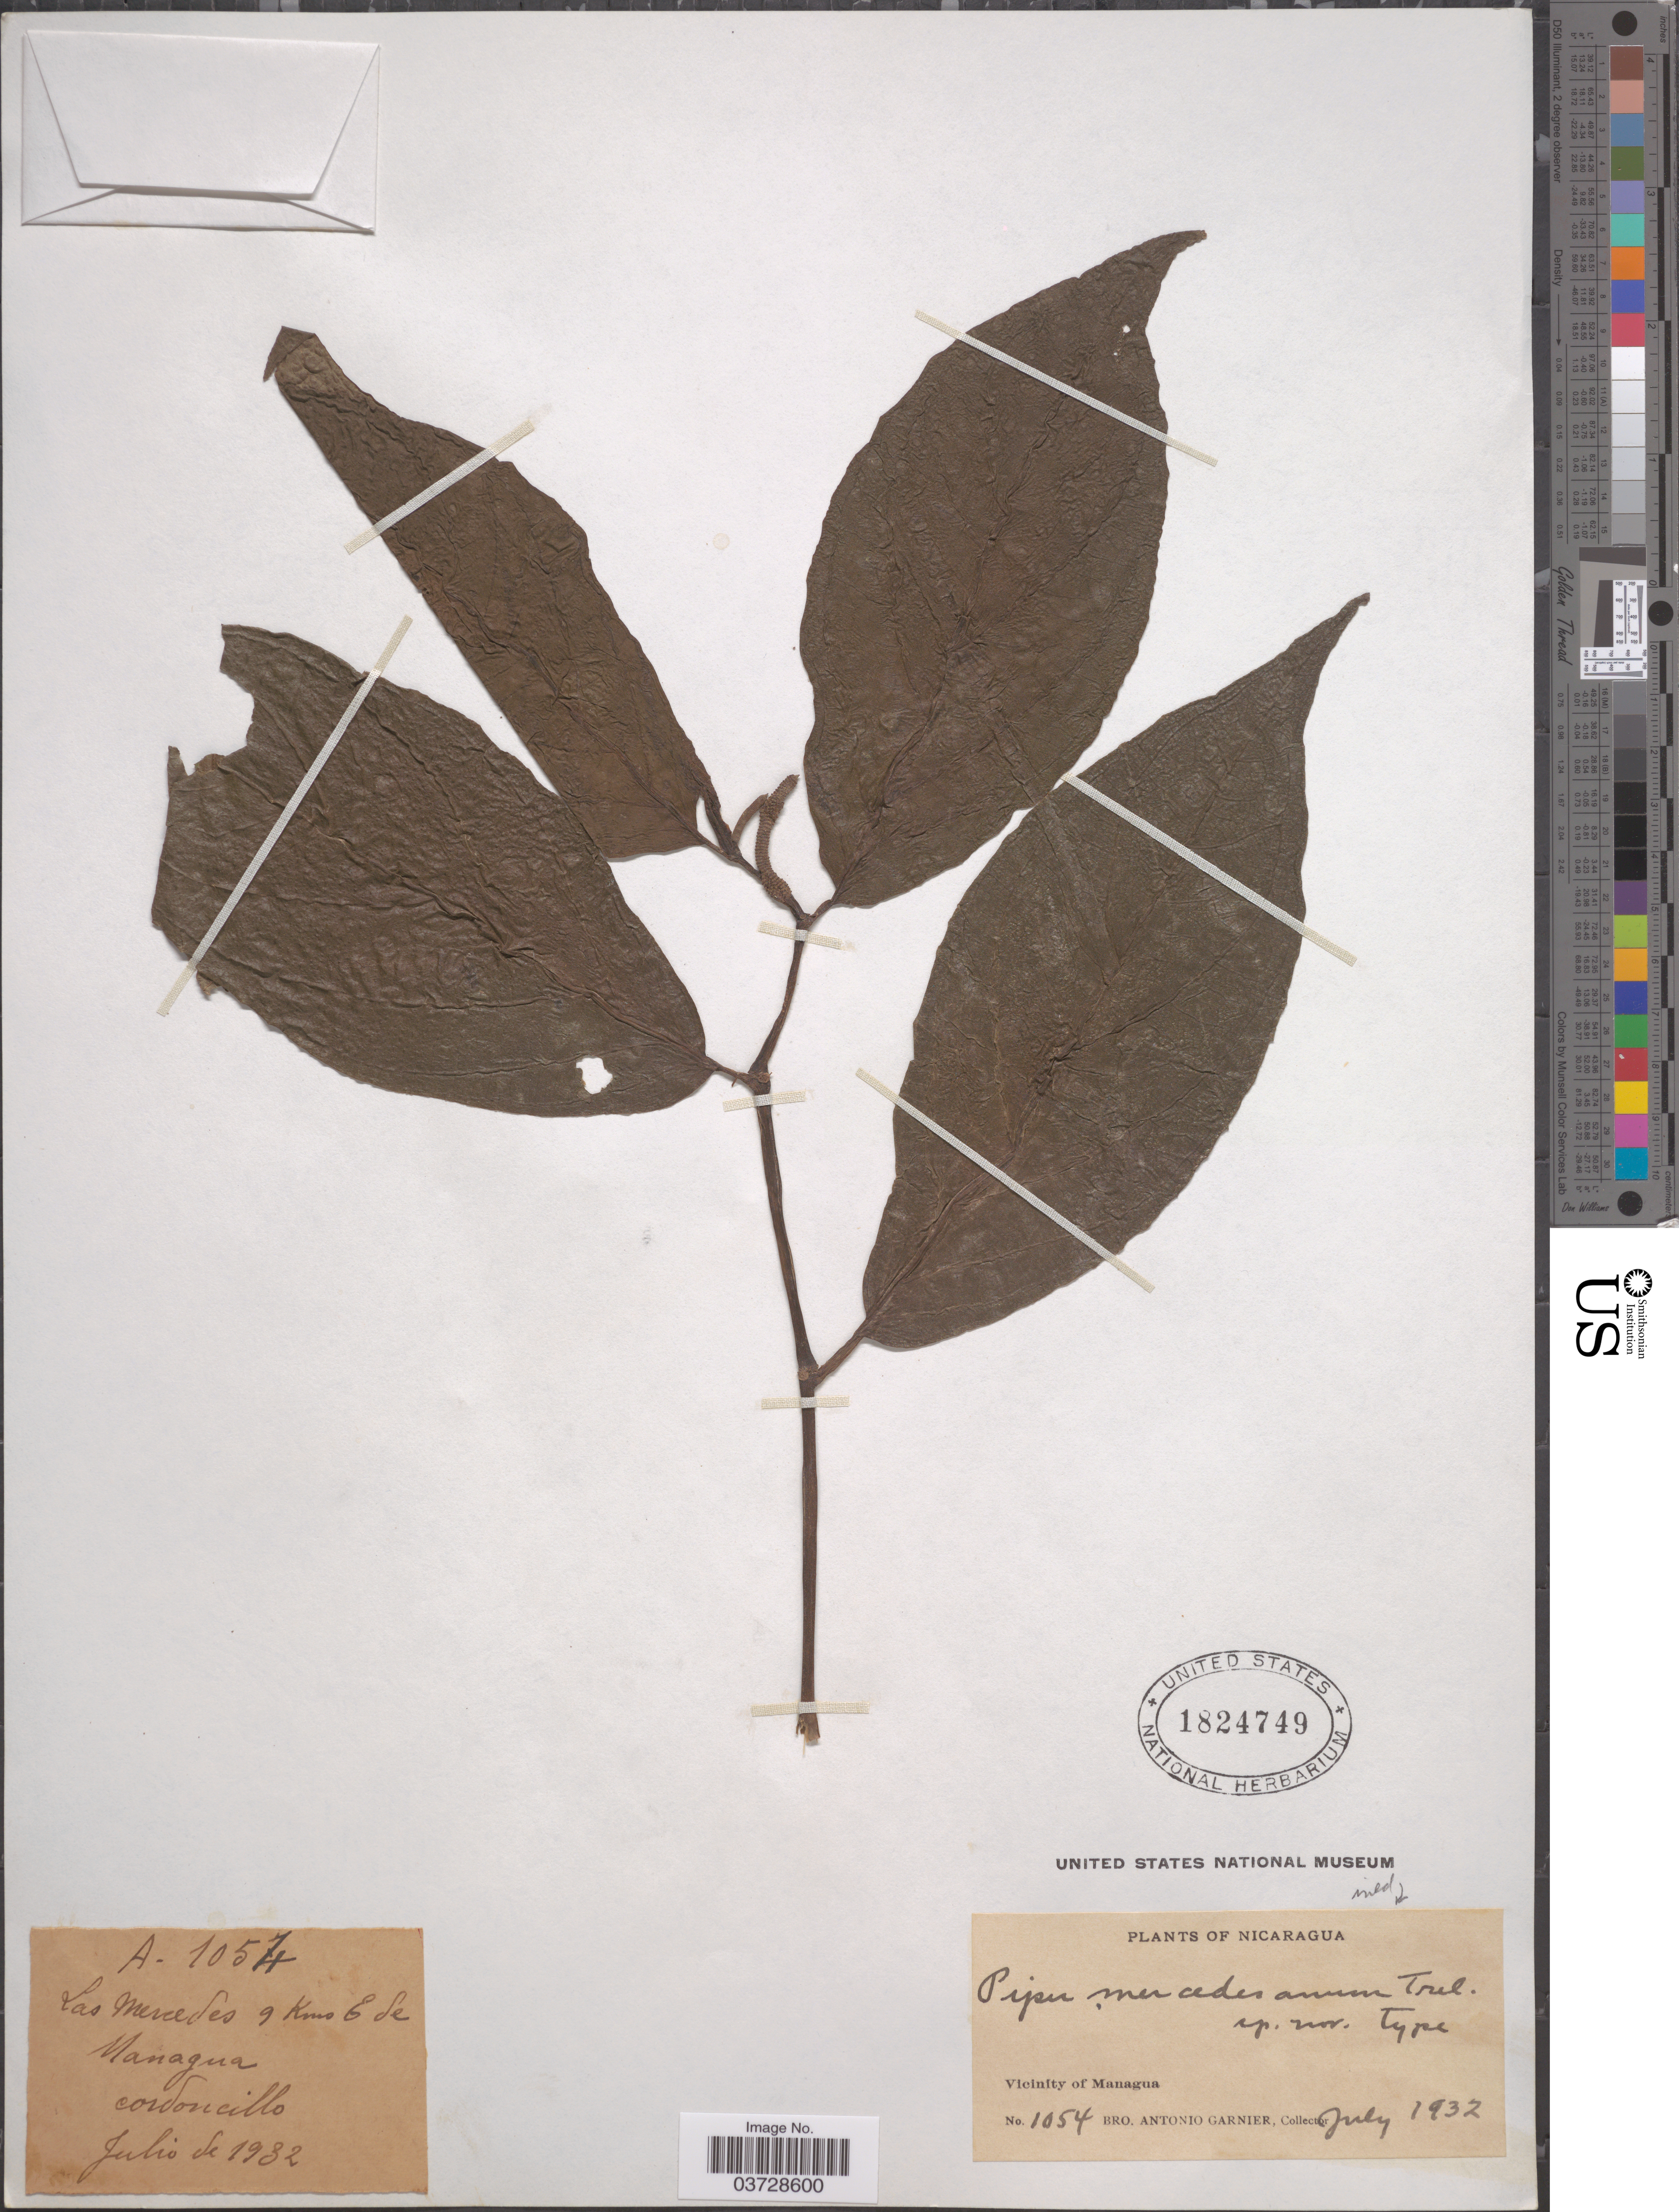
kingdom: Plantae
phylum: Tracheophyta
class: Magnoliopsida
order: Piperales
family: Piperaceae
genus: Piper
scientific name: Piper sp.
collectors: Bro. A. Garnier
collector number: A-1054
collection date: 1932-07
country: Nicaragua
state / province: Managua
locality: Las Mercedes 9 Kms E de Managua cordoncillo [unsure placement]. Vicinity of Managua.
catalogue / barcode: US 1824749